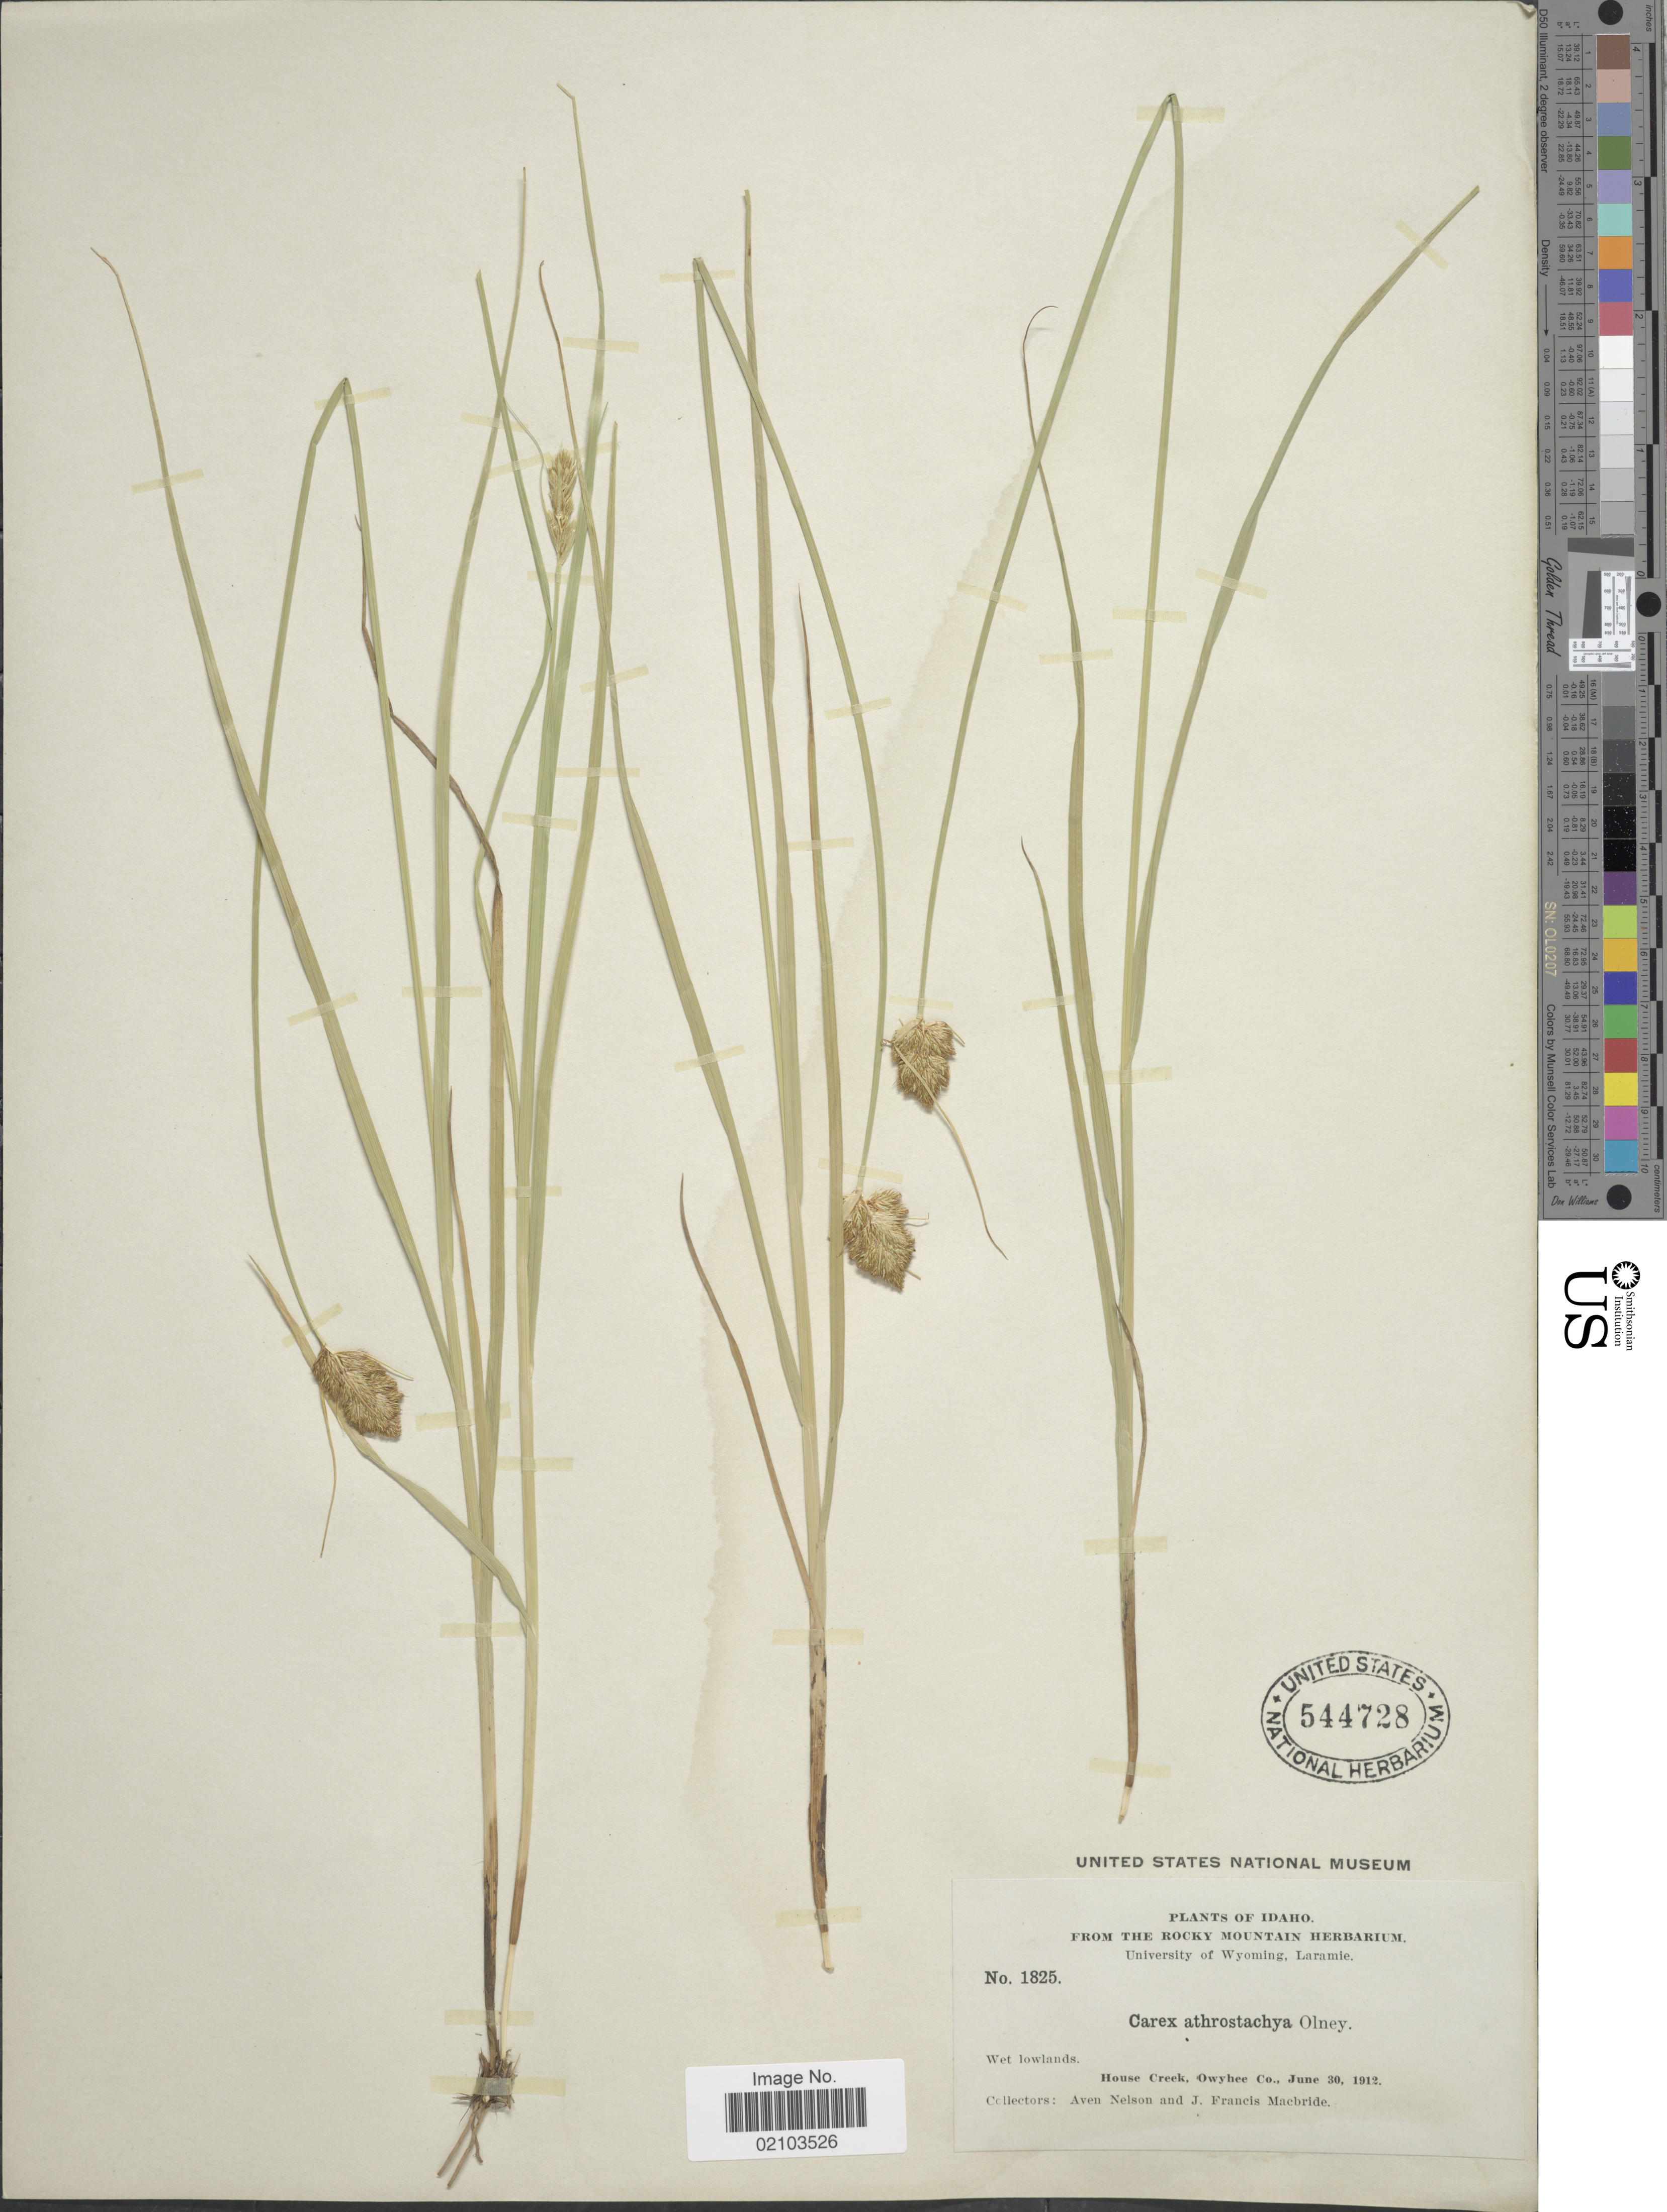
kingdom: Plantae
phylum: Tracheophyta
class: Liliopsida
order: Poales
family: Cyperaceae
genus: Carex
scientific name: Carex athrostachya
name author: Olney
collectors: A. Nelson & J. F. Macbride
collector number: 1825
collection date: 1912-06-30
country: United States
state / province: Idaho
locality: Wet lowlands, House Creek, Owyhee Co.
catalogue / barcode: US 544728